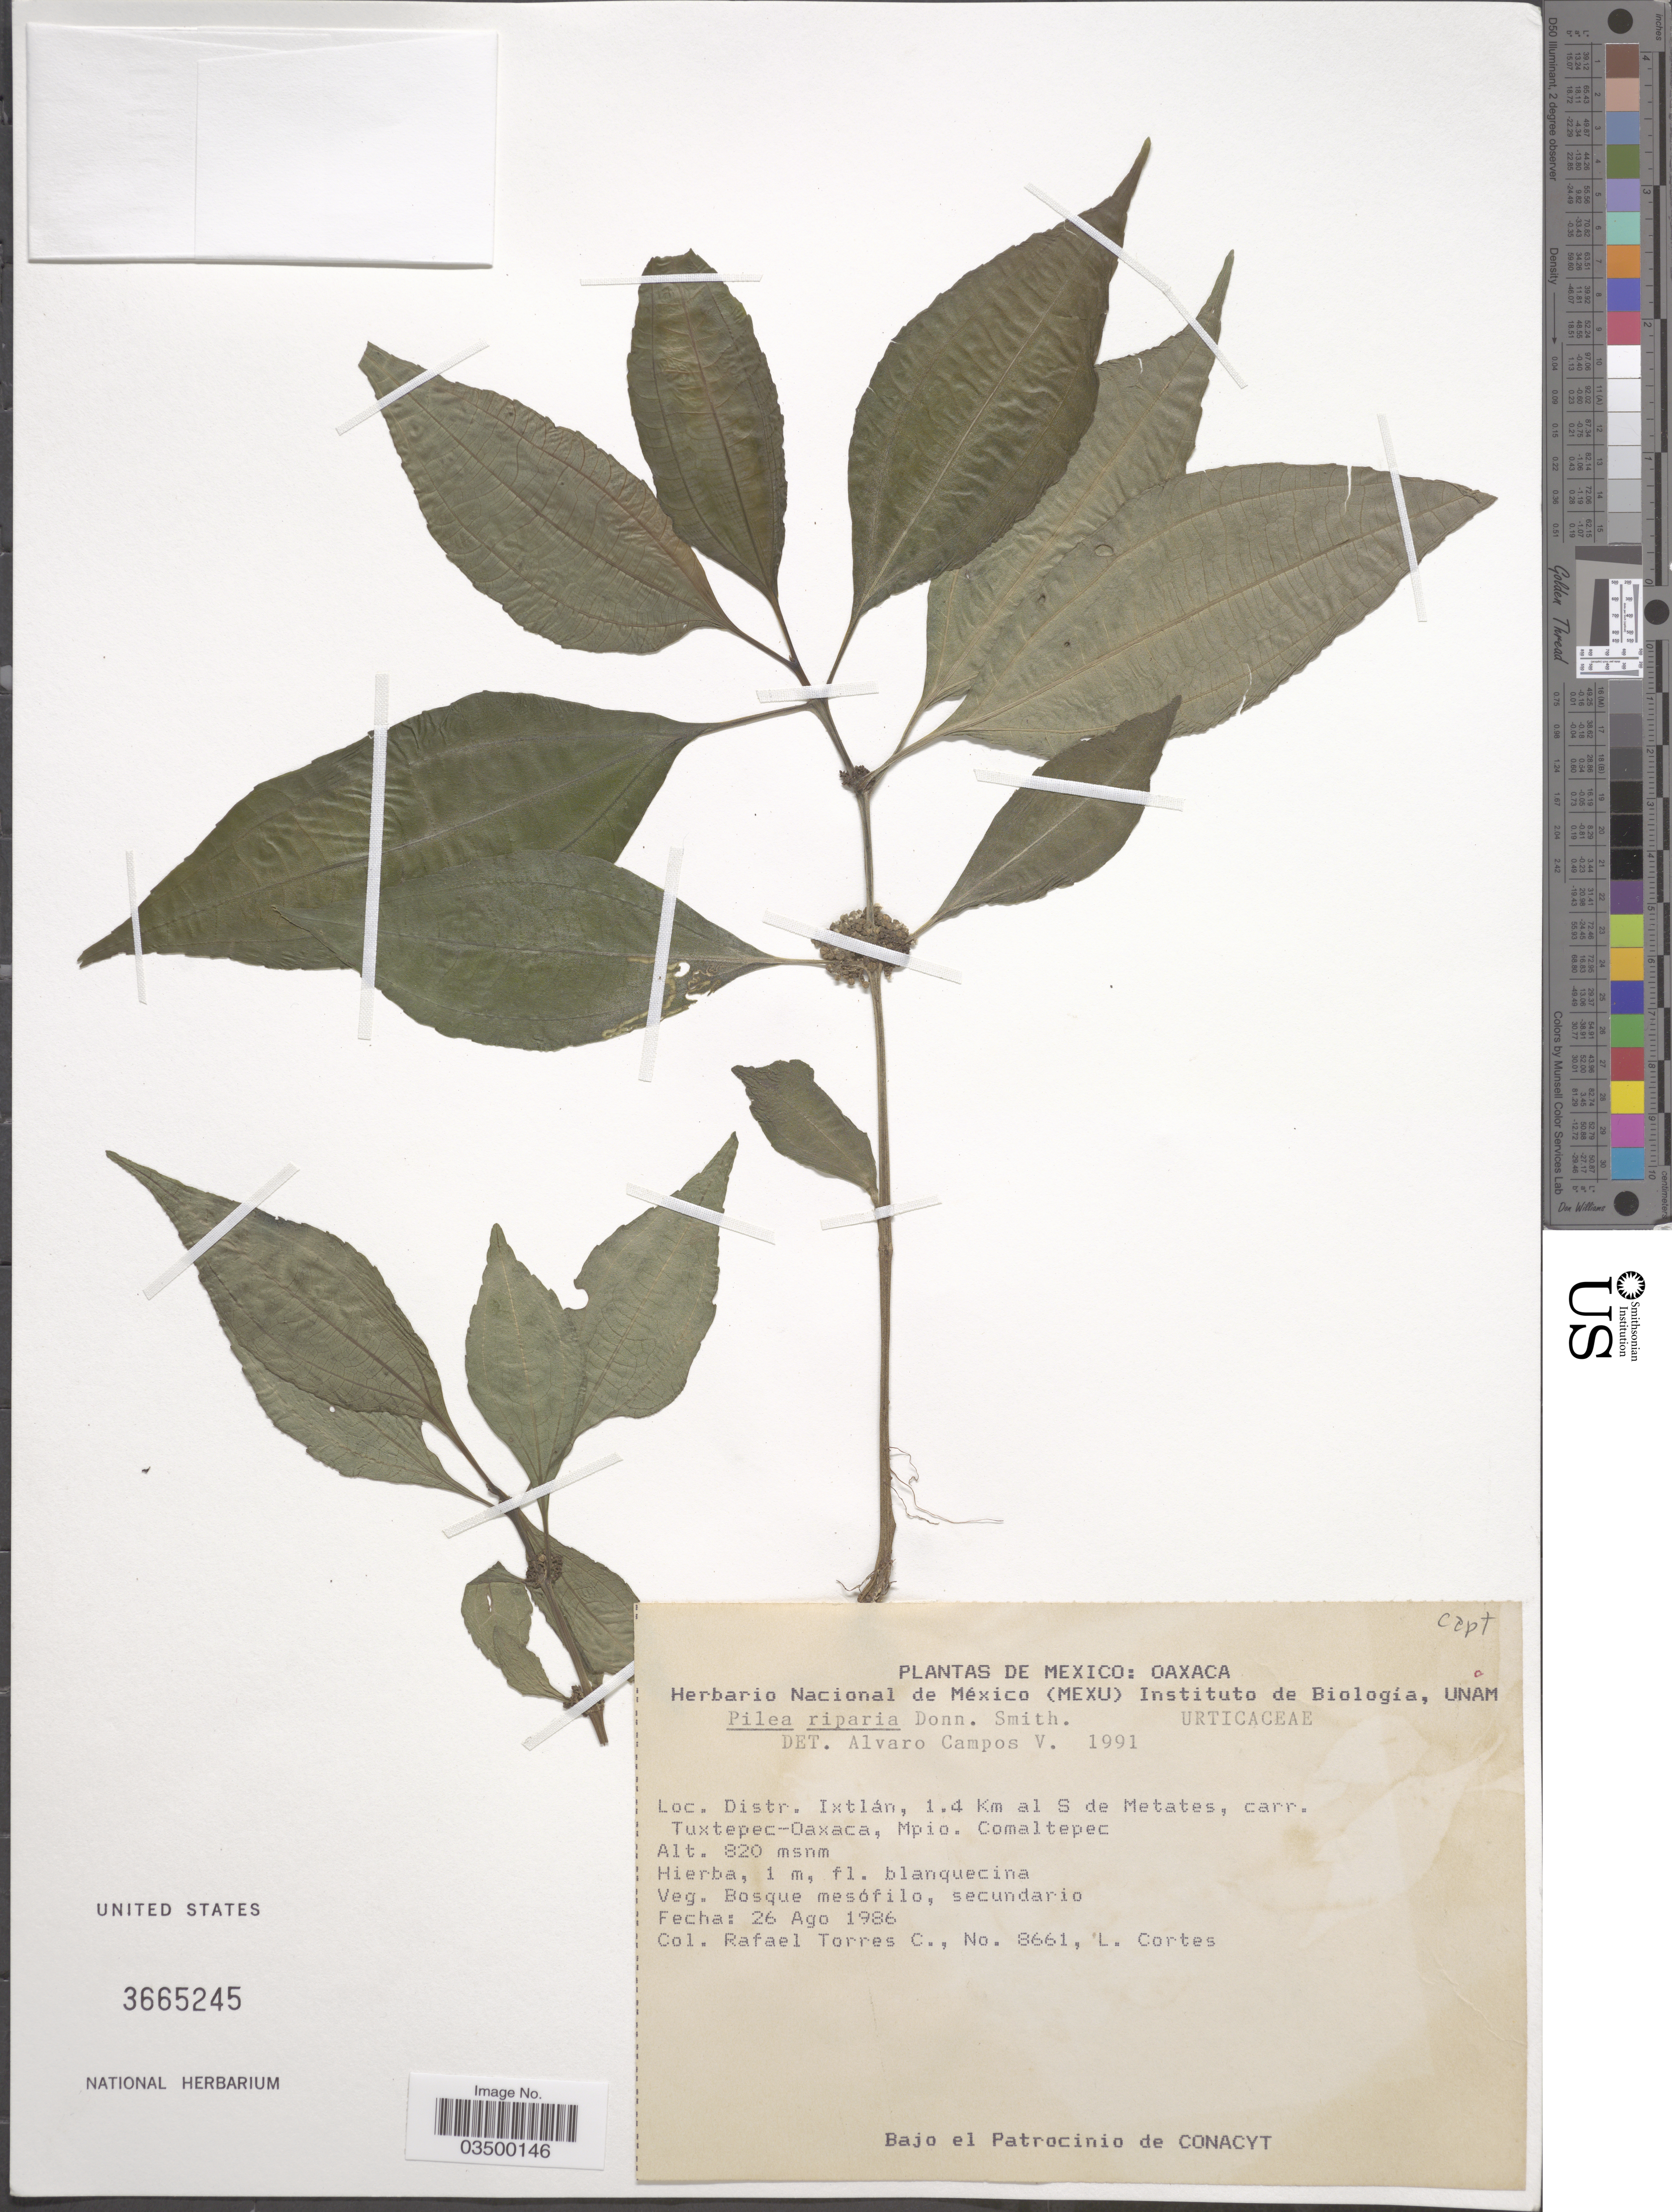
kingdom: Plantae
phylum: Tracheophyta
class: Magnoliopsida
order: Rosales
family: Urticaceae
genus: Pilea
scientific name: Pilea riparia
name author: Donn. Sm.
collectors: R. Torres C. & L. Cortes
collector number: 8661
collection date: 1986-08-26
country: Mexico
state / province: Oaxaca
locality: Distr. Ixtlán, 1.4 Km al S de Metates, carr. Tuxtepec-Oaxaca, Mpio. Comaltepec.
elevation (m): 820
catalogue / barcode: US 3665245